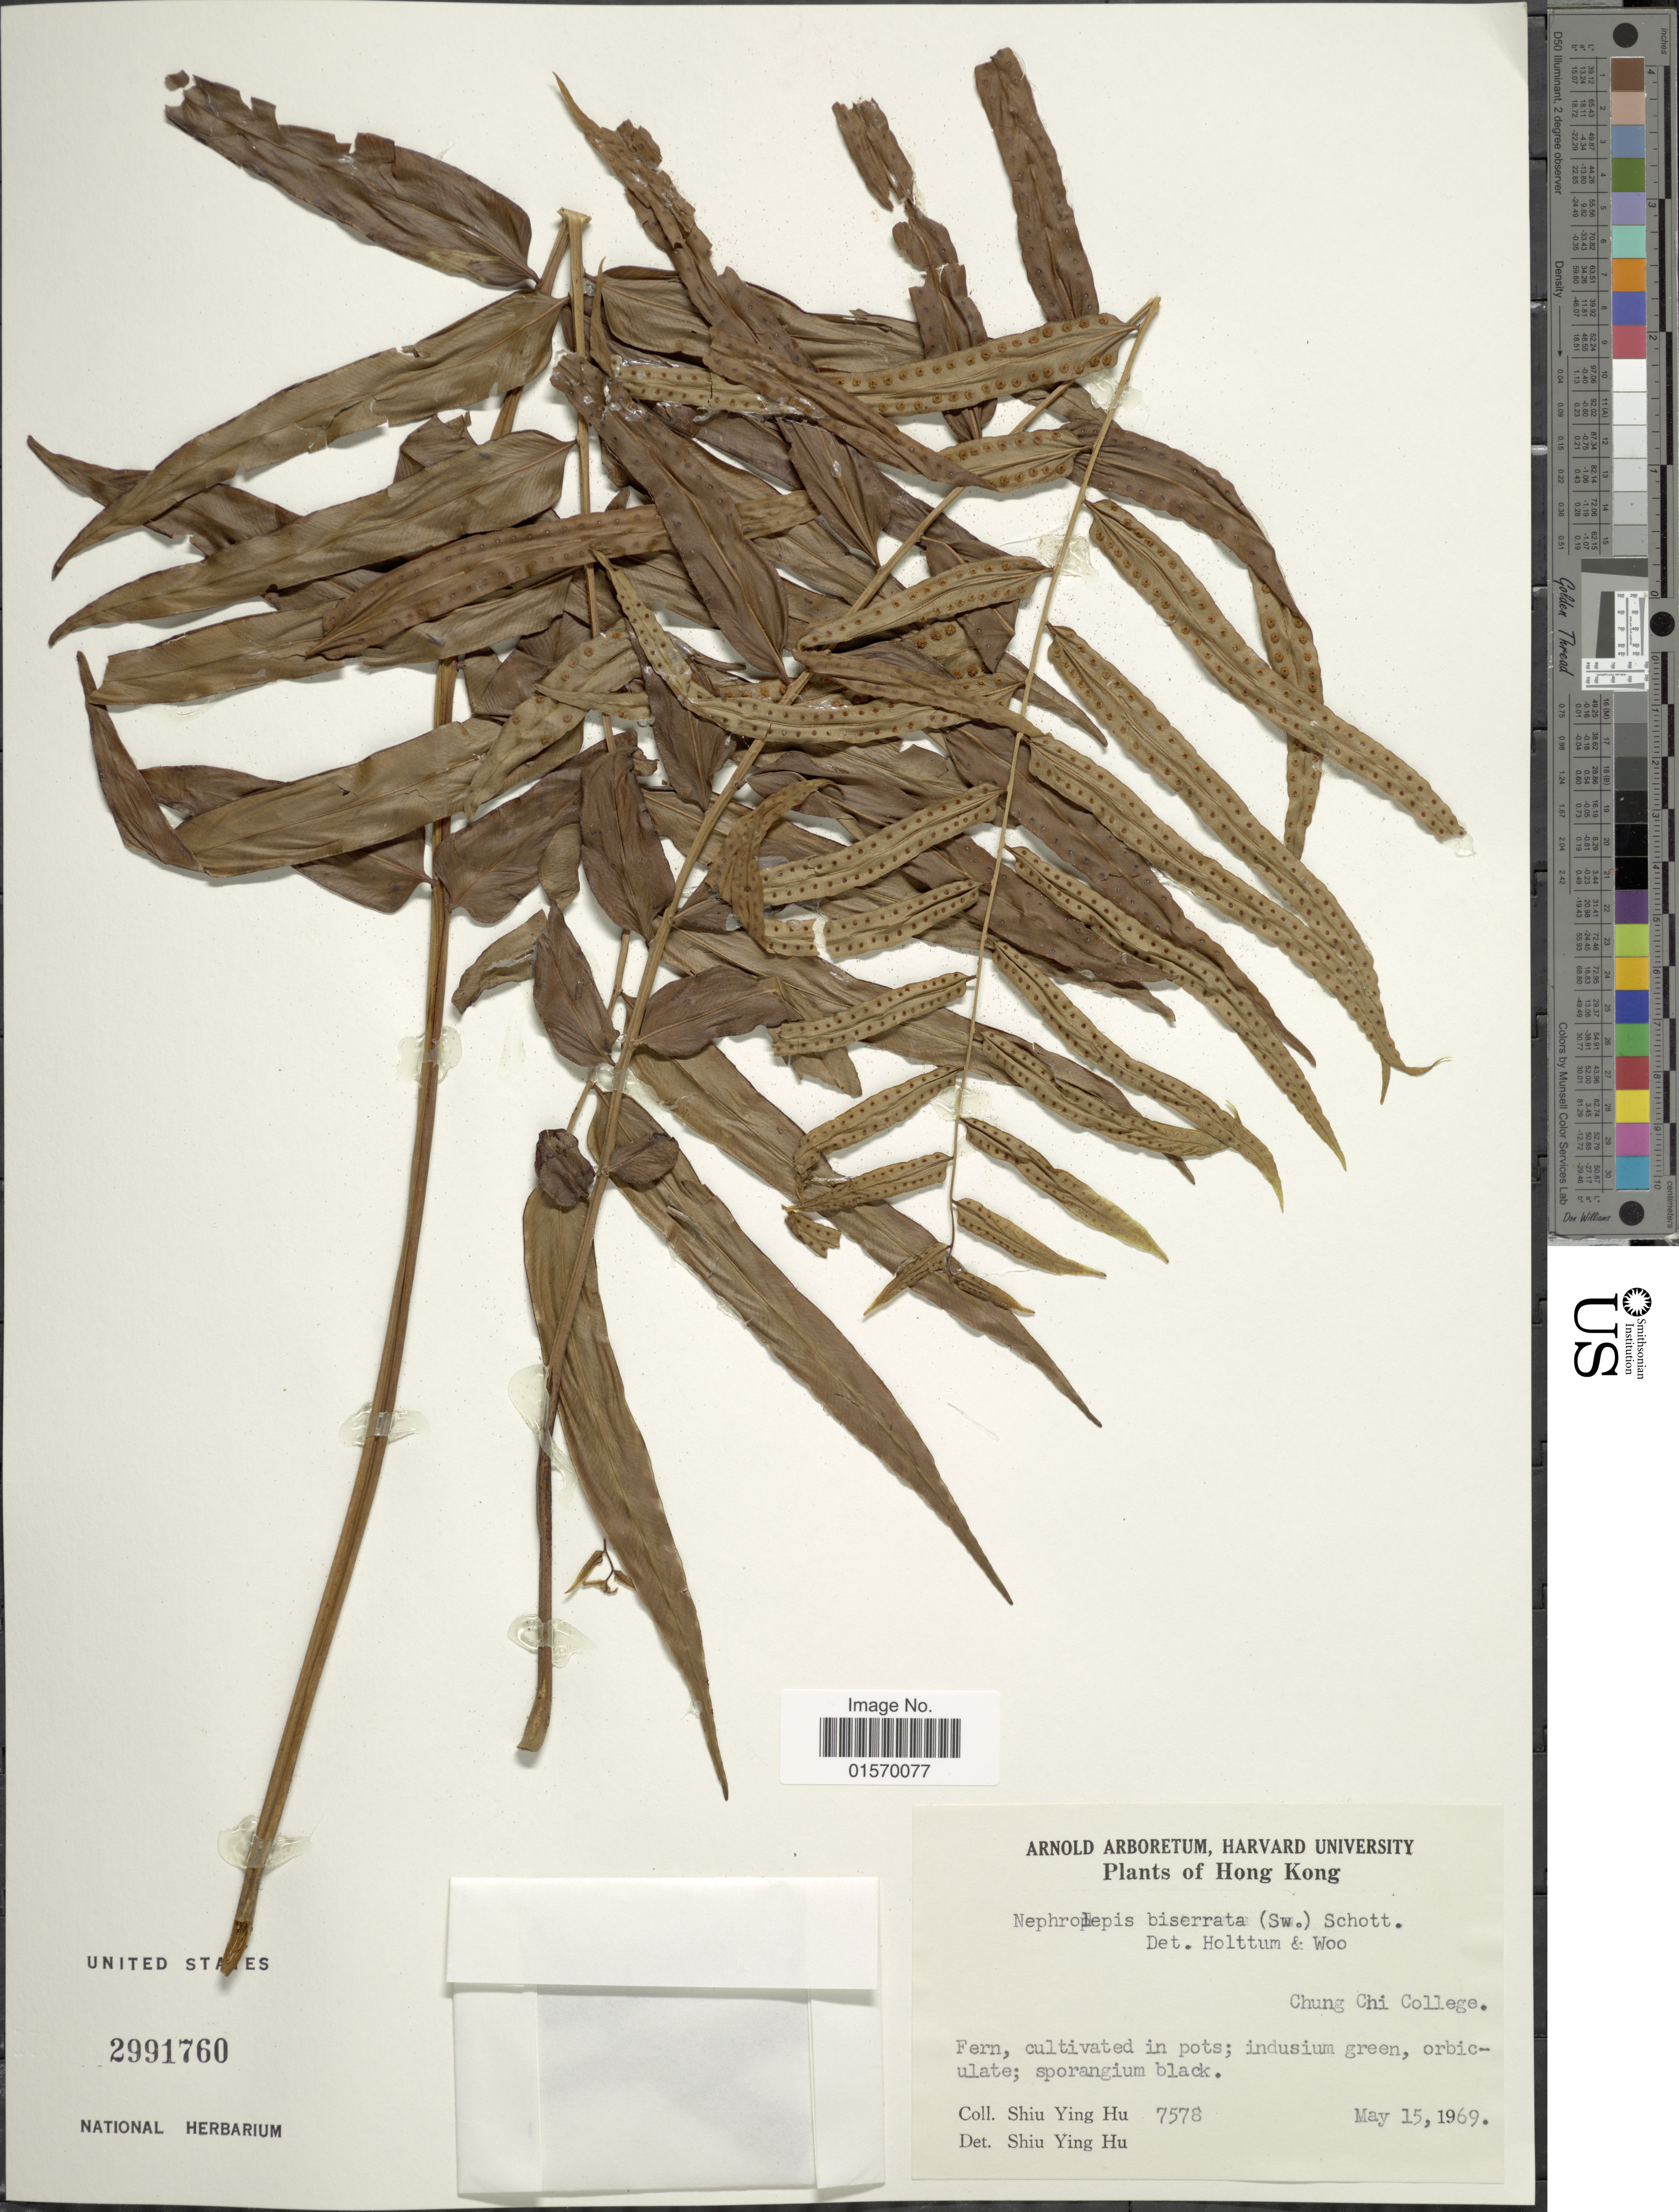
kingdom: Plantae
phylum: Tracheophyta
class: Polypodiopsida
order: Polypodiales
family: Nephrolepidaceae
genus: Nephrolepis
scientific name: Nephrolepis biserrata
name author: (Sw.) Schott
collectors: S. Y. Hu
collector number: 7578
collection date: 1969-05-15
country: China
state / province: Hong Kong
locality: Chung Chi College [unsure placement]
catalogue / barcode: US 2991760